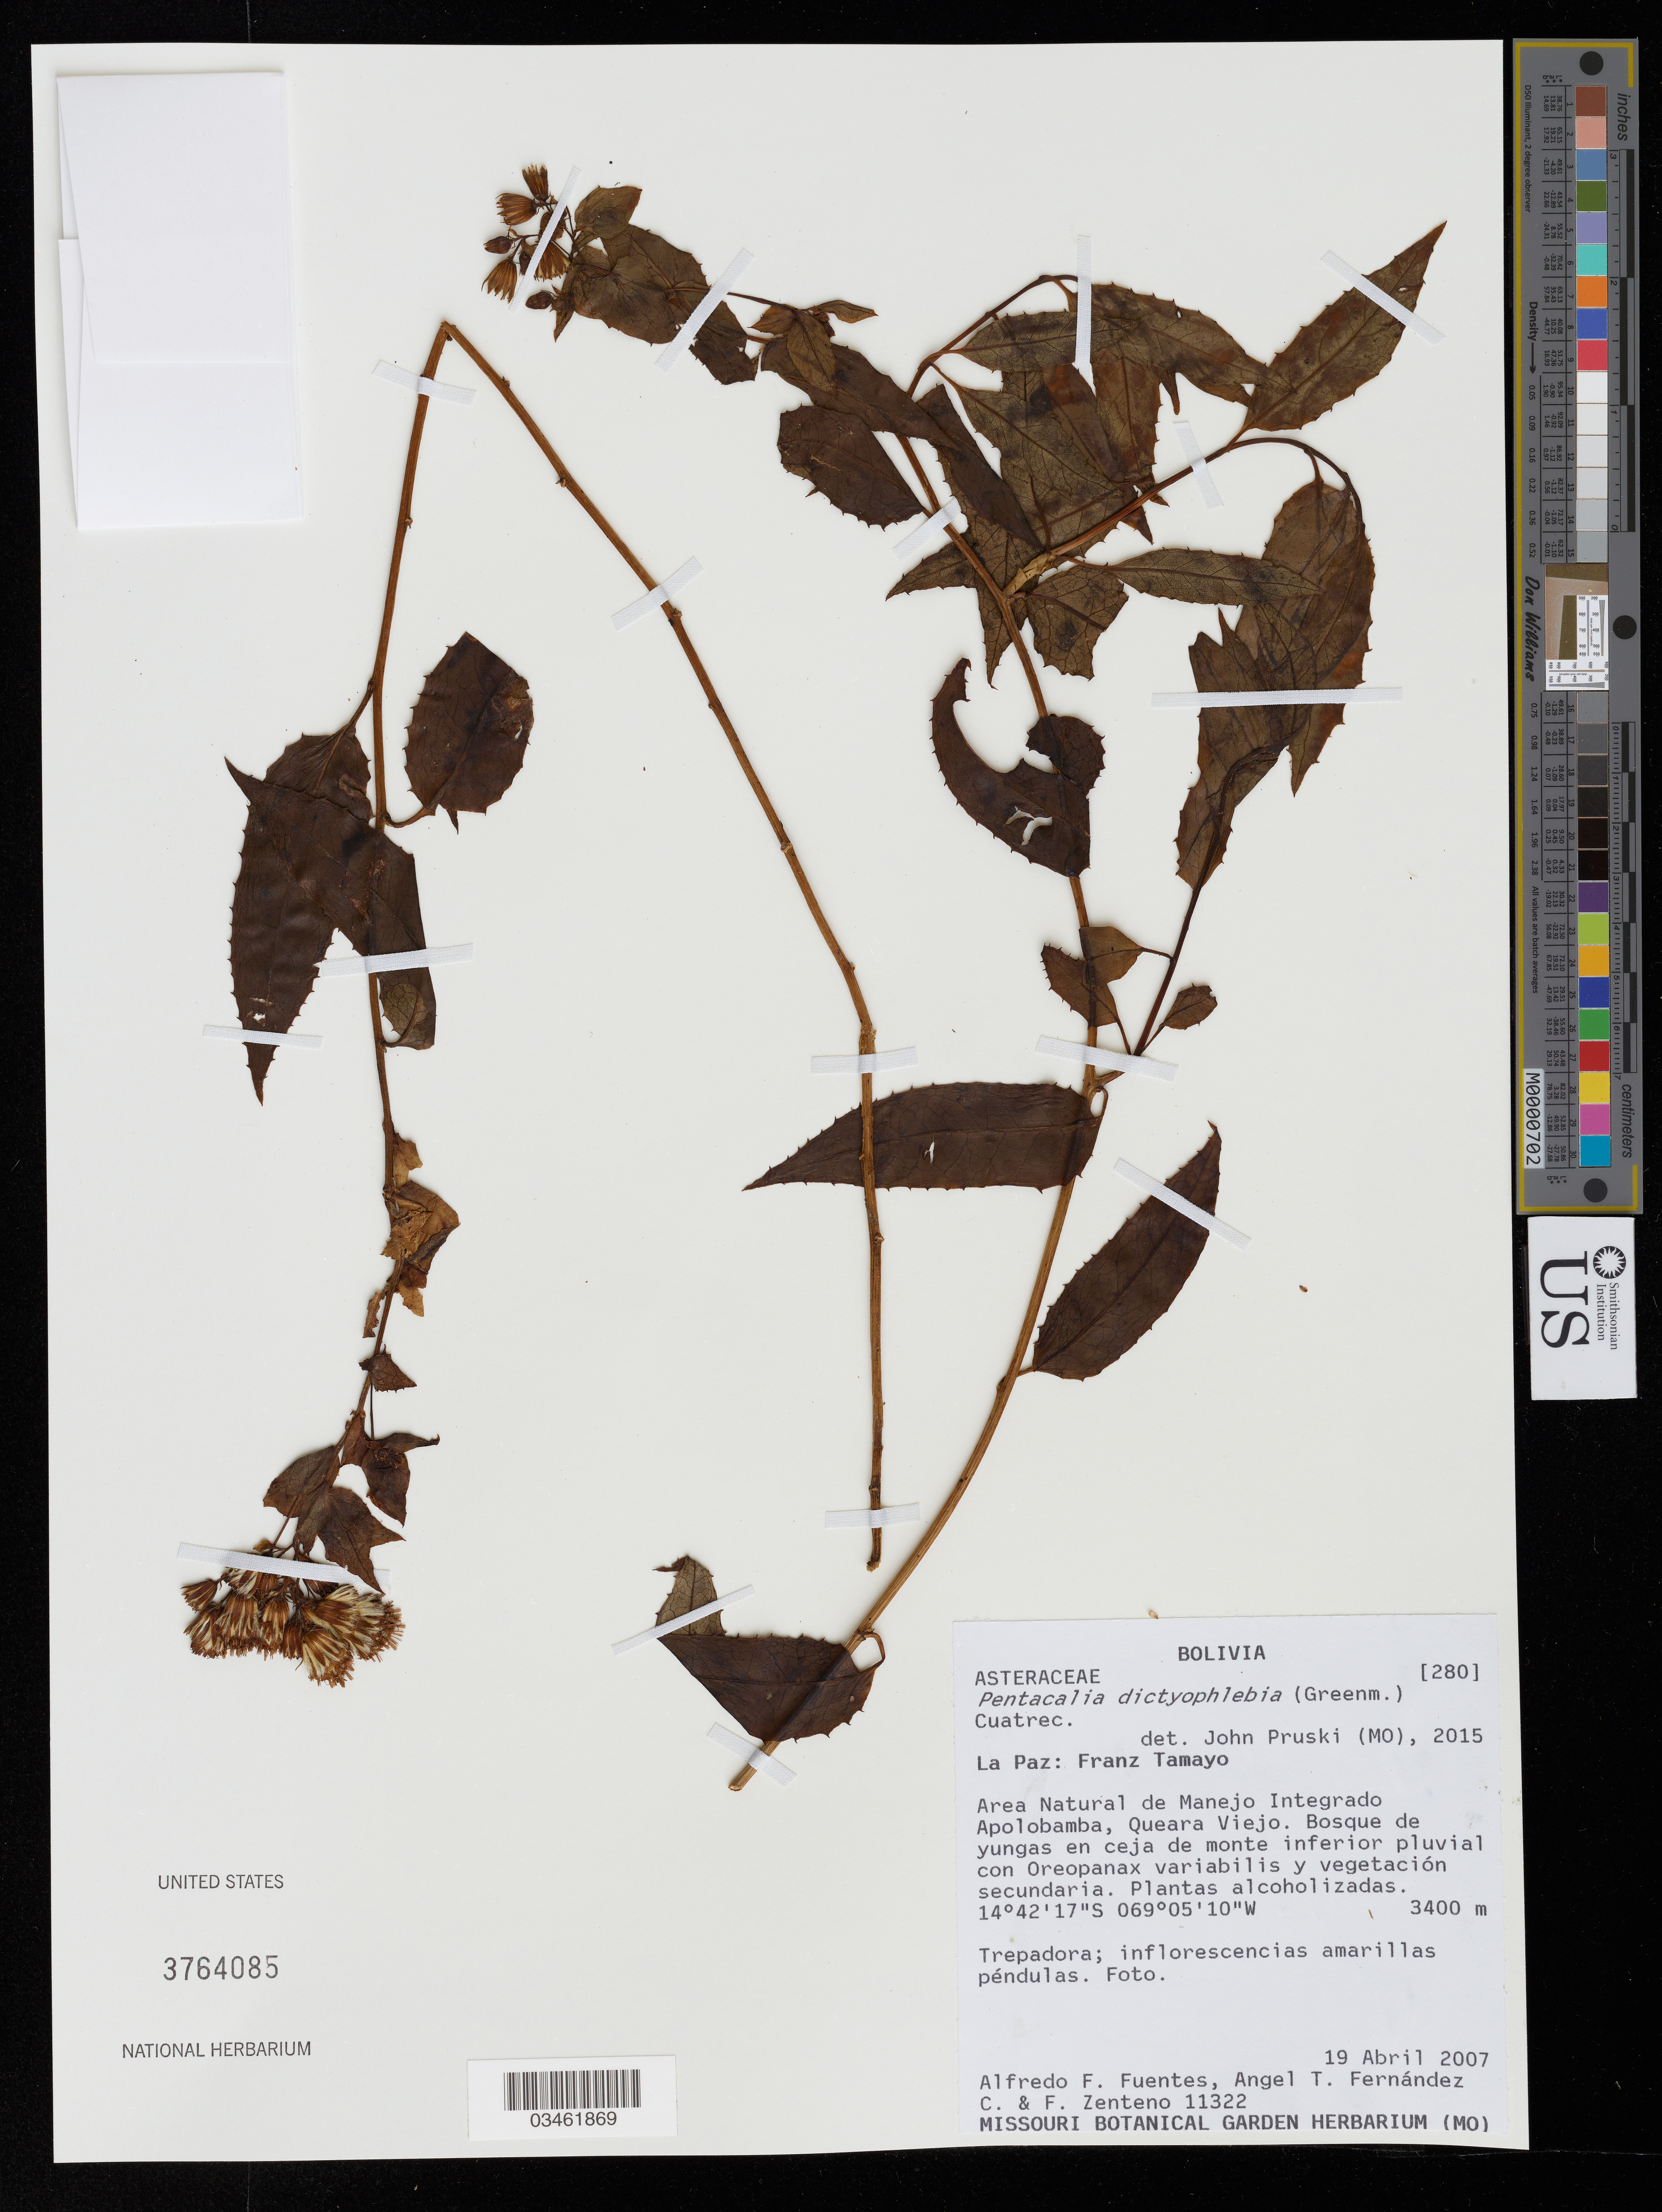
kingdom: Plantae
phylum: Tracheophyta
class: Magnoliopsida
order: Asterales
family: Asteraceae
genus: Pentacalia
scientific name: Pentacalia dictyophlebia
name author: (Greenm.) Cuatrec.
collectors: A. F. Fuentes, A. T. Fernandez, C. Zenteno & F. Zenteno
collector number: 11322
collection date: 2007-04-19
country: Bolivia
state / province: La Paz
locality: Franz Tamayo. Area Natural de Manejo Integrado Apolobamba, Queara Viejo.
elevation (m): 3400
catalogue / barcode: US 3764085